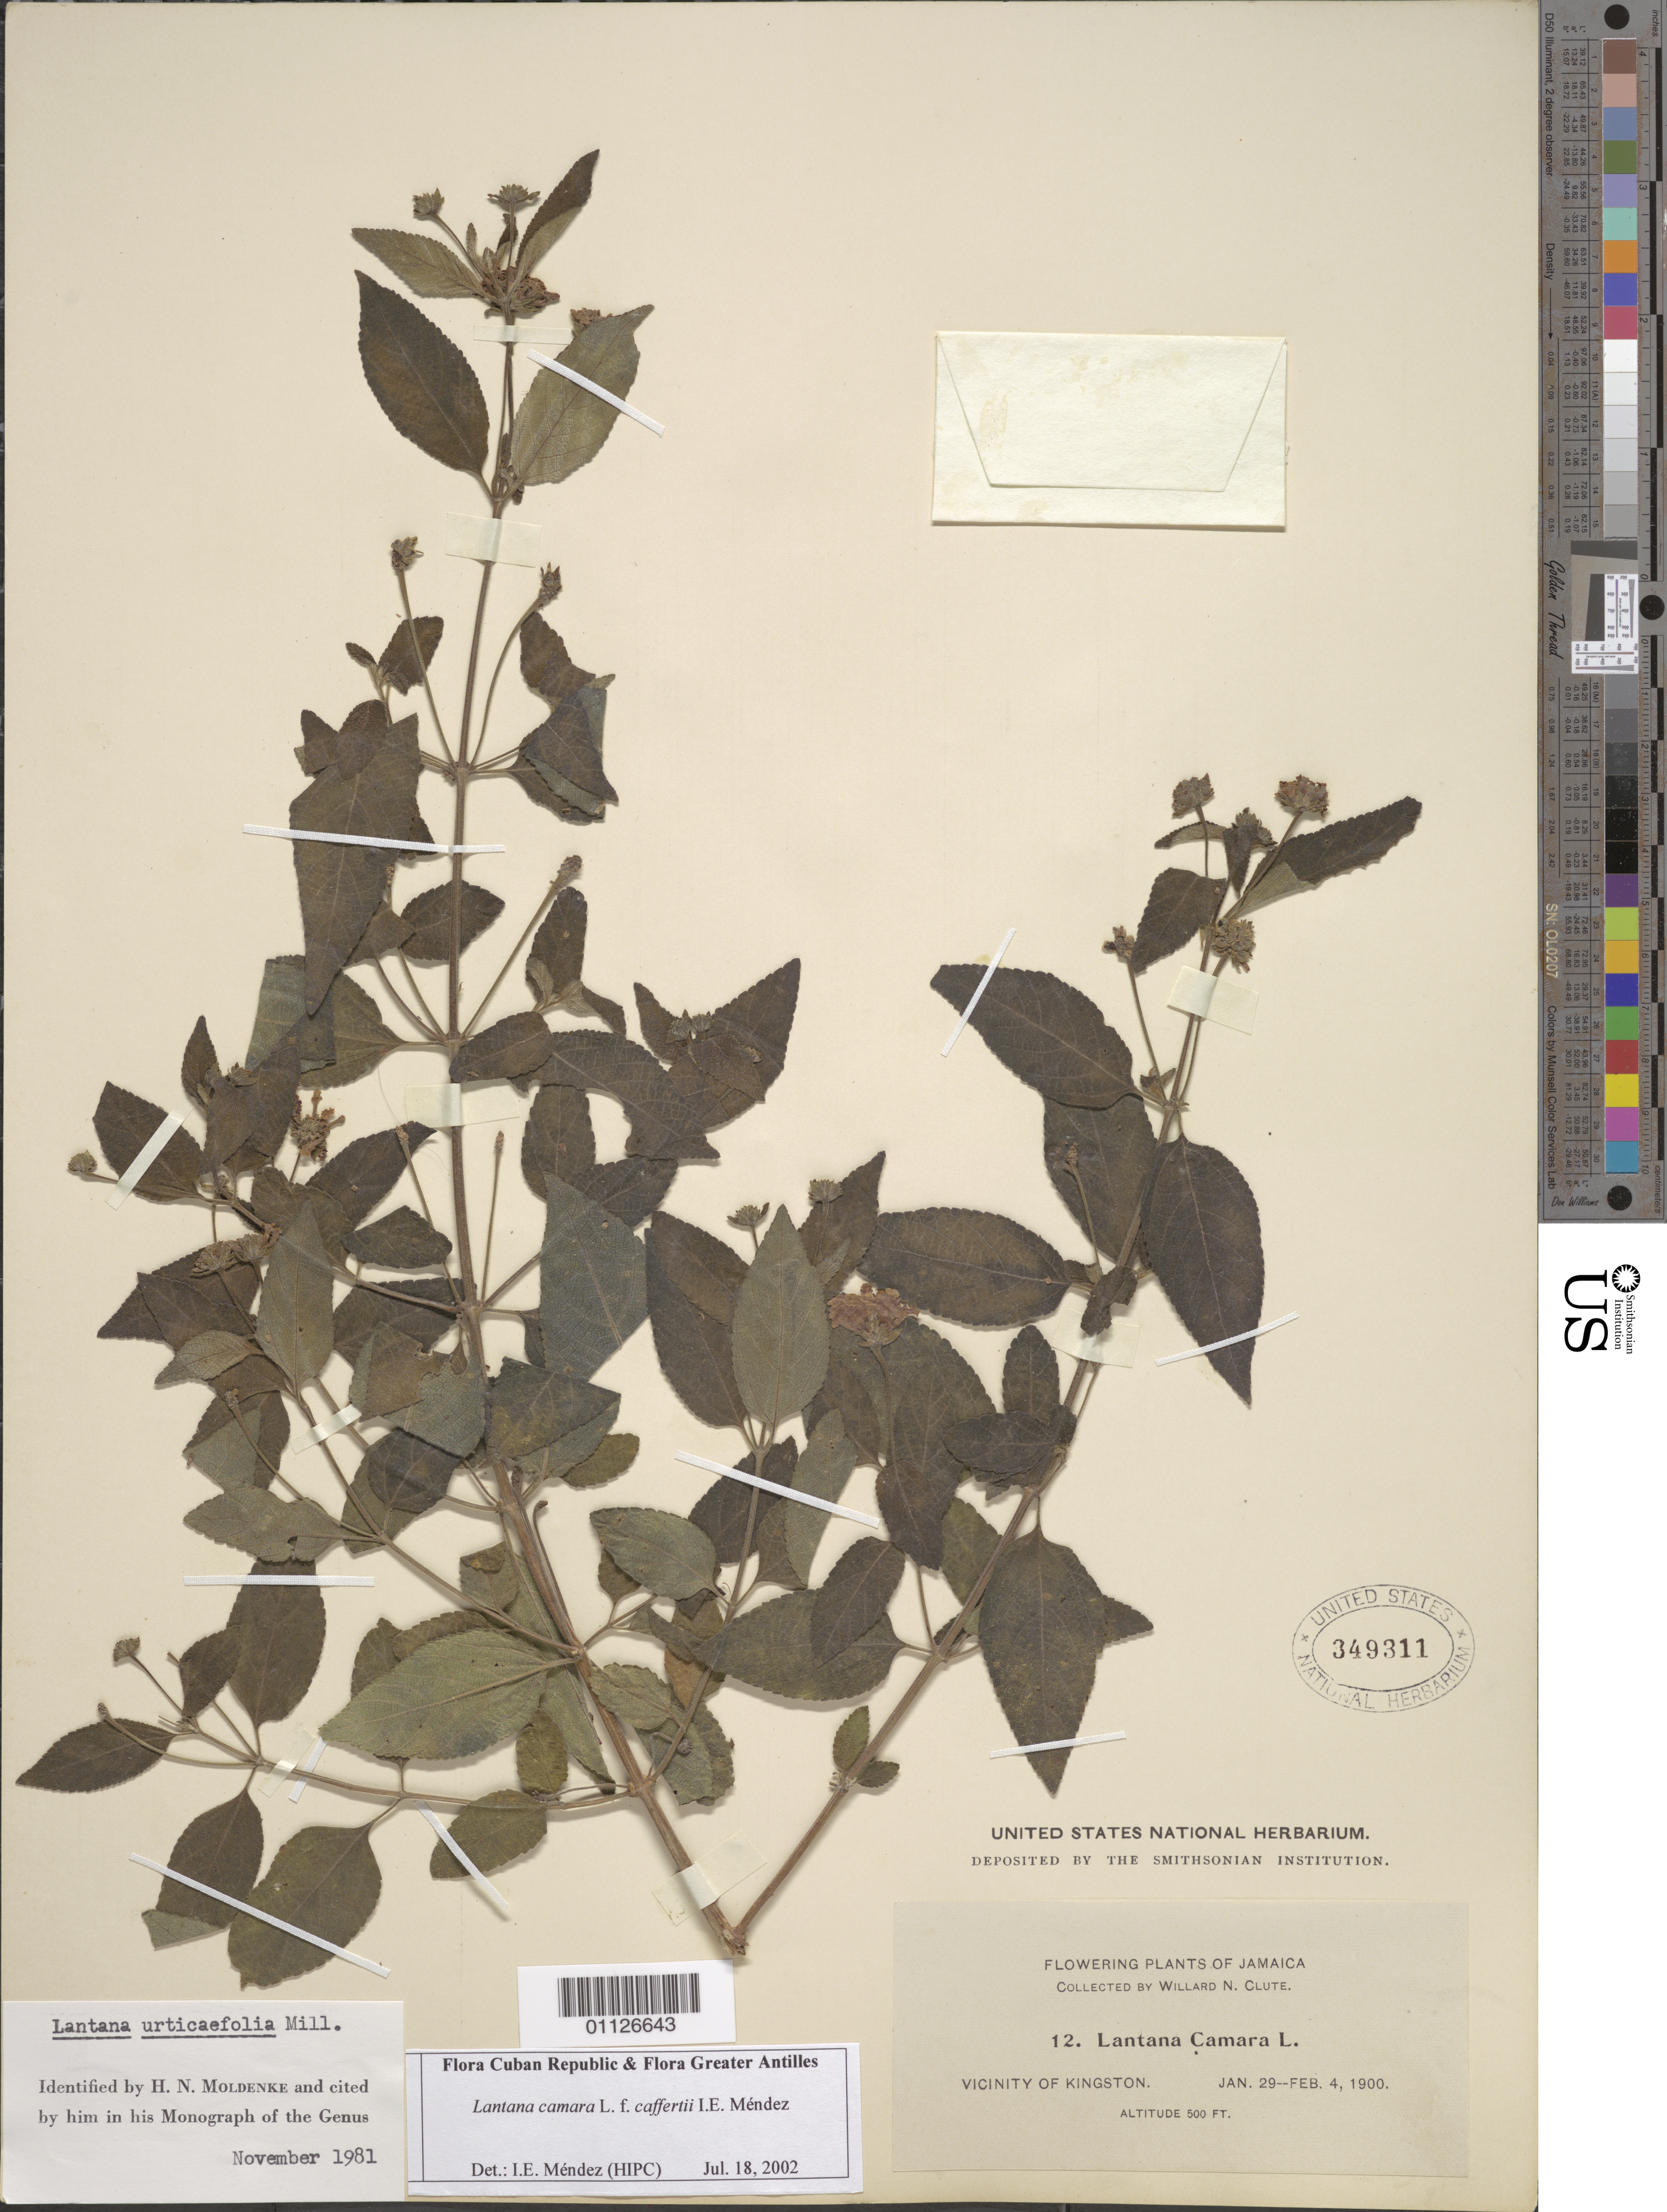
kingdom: Plantae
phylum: Tracheophyta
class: Magnoliopsida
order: Lamiales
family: Verbenaceae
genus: Lantana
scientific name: Lantana camara f. caffertyi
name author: I.E. Méndez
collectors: W. N. Clute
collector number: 12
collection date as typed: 29 Jan 1900 to 04 Feb 1900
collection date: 1900-01-29/1900-02-04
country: Jamaica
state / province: Saint Andrew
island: Jamaica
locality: Vicinity of Kingston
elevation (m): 152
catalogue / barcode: US 349311